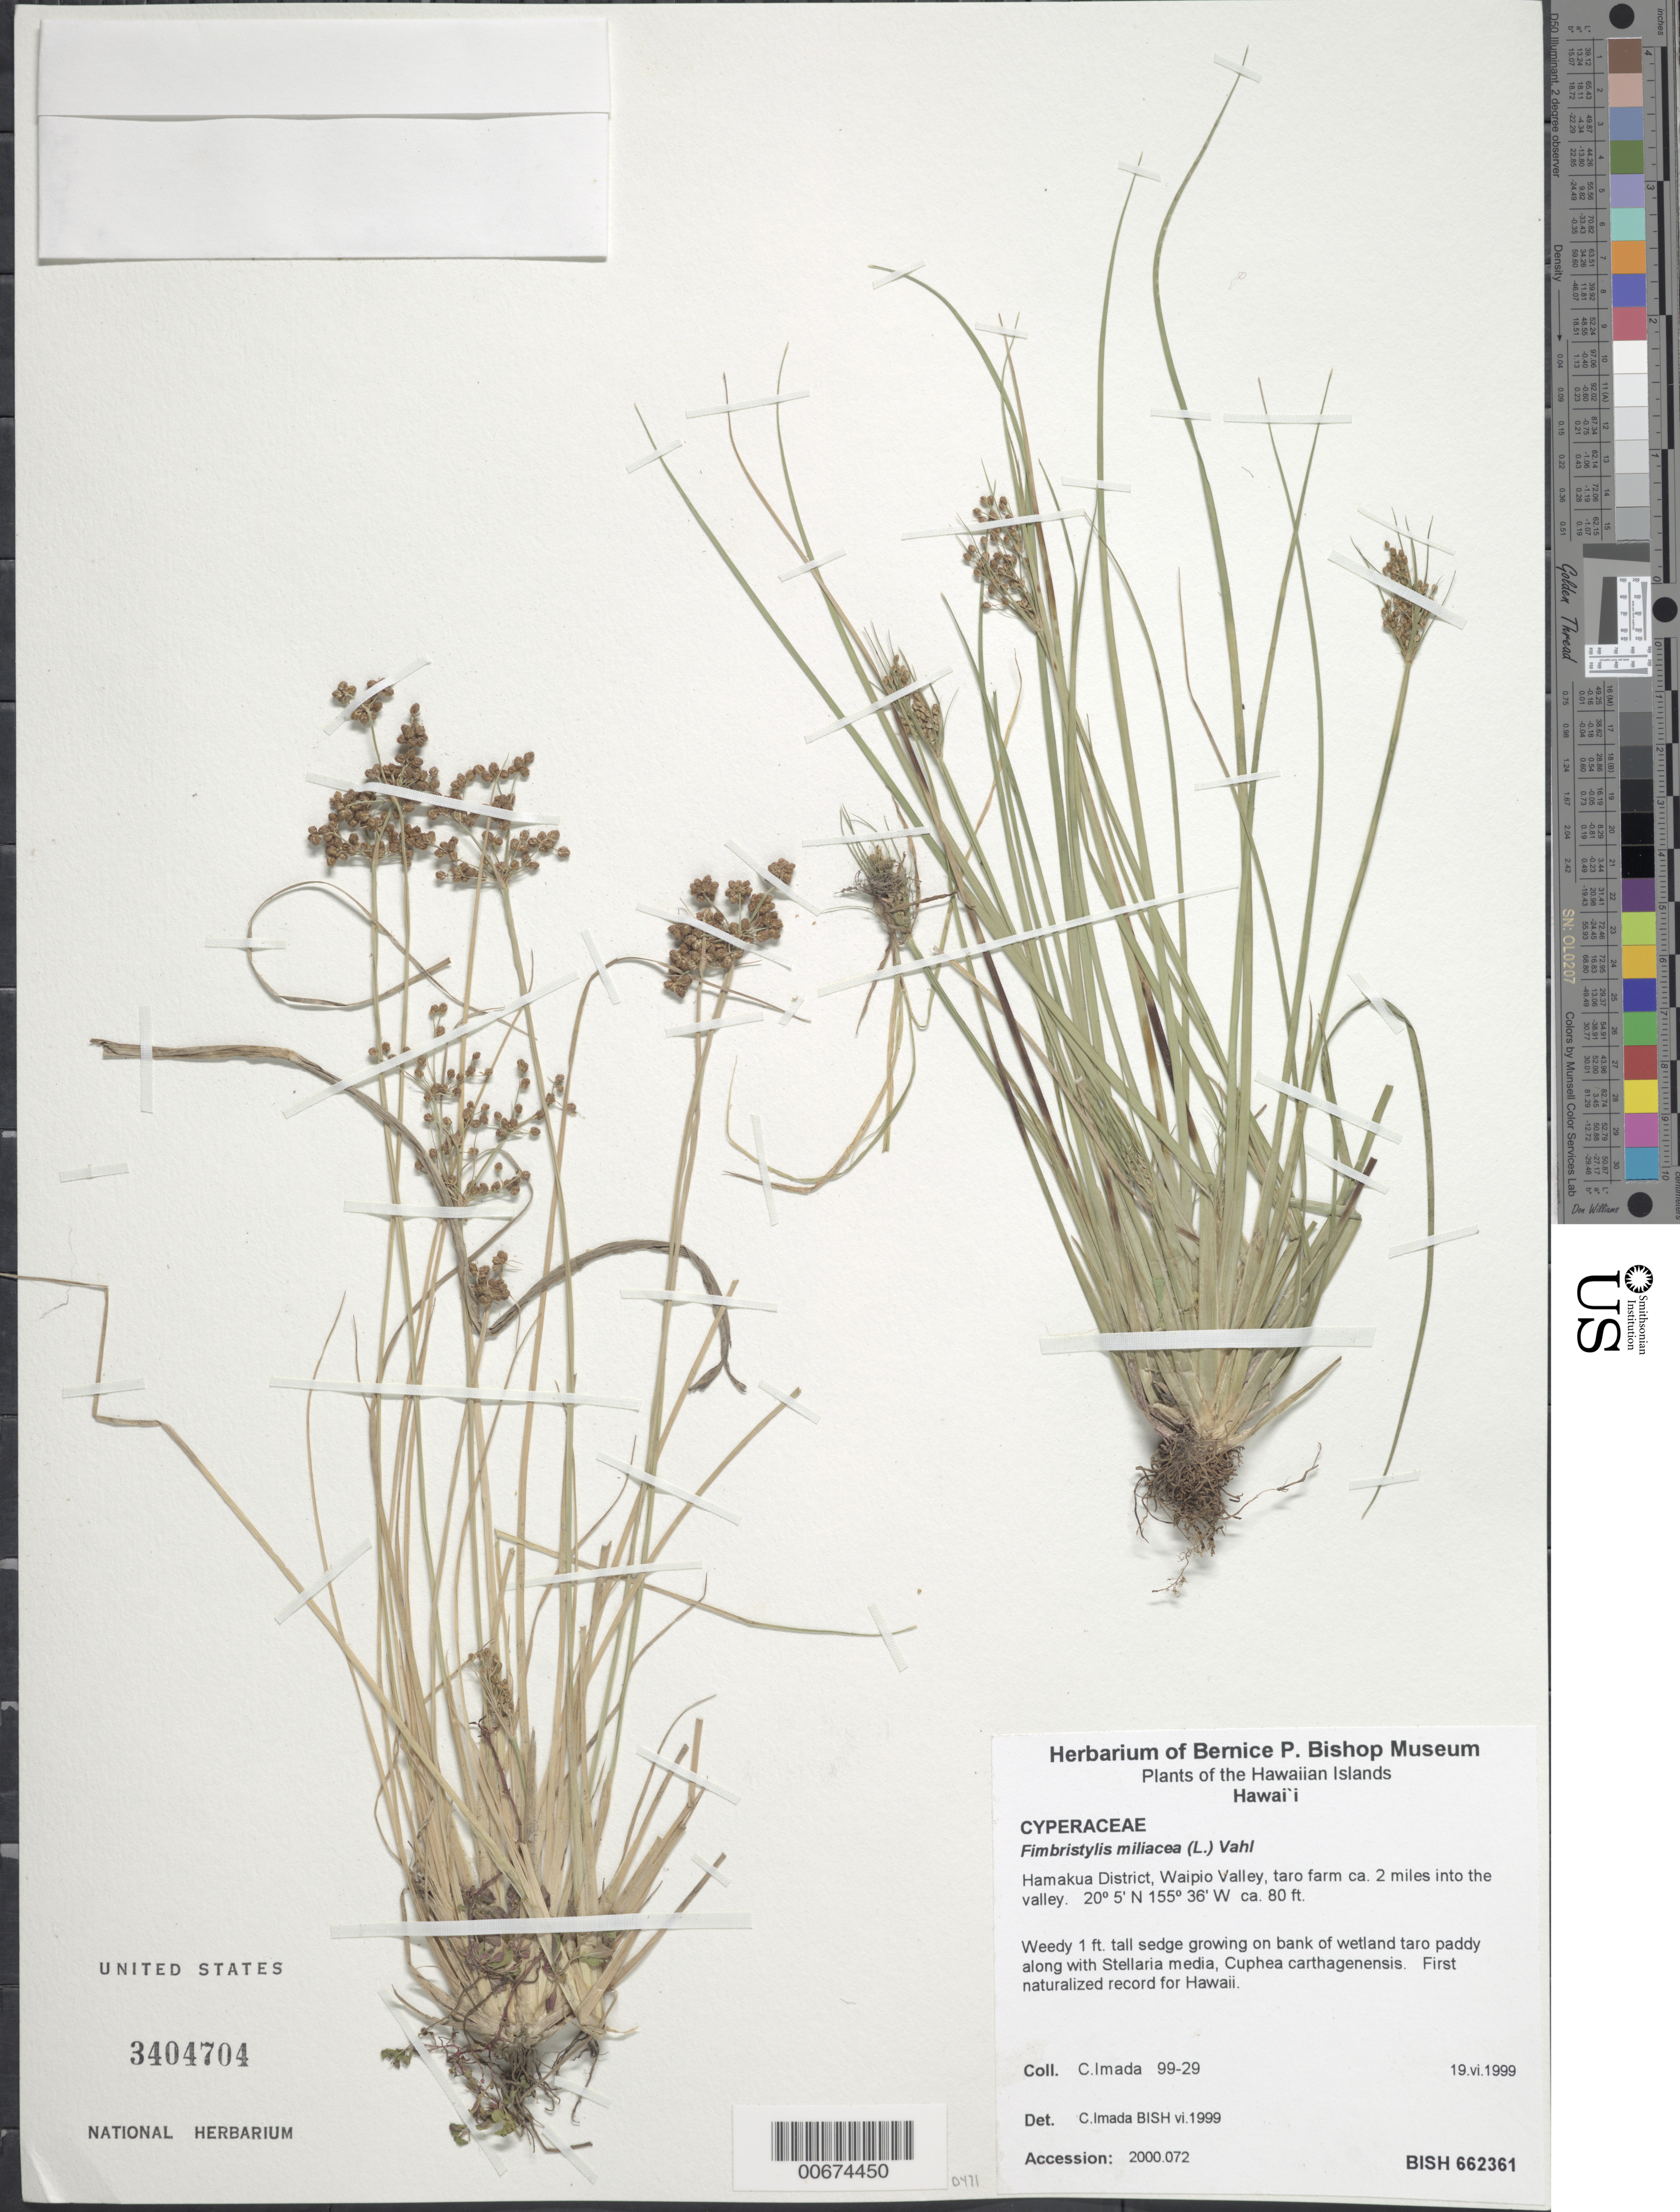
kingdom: Plantae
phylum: Tracheophyta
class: Liliopsida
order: Poales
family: Cyperaceae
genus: Fimbristylis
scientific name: Fimbristylis littoralis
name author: Gaudich.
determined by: Strong, Mark T., (BOT), Smithsonian Institution - National Museum of Natural History (UNITED STATES)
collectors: C. Imada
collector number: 99-29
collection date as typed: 19 Jun 1999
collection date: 1999-06-19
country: United States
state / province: Hawaii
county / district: Hawaii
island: Hawaii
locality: Hamakua District, Waipio Valley, taro farm ca. 2 miles into the valley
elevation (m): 24.4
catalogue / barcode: US 3404704